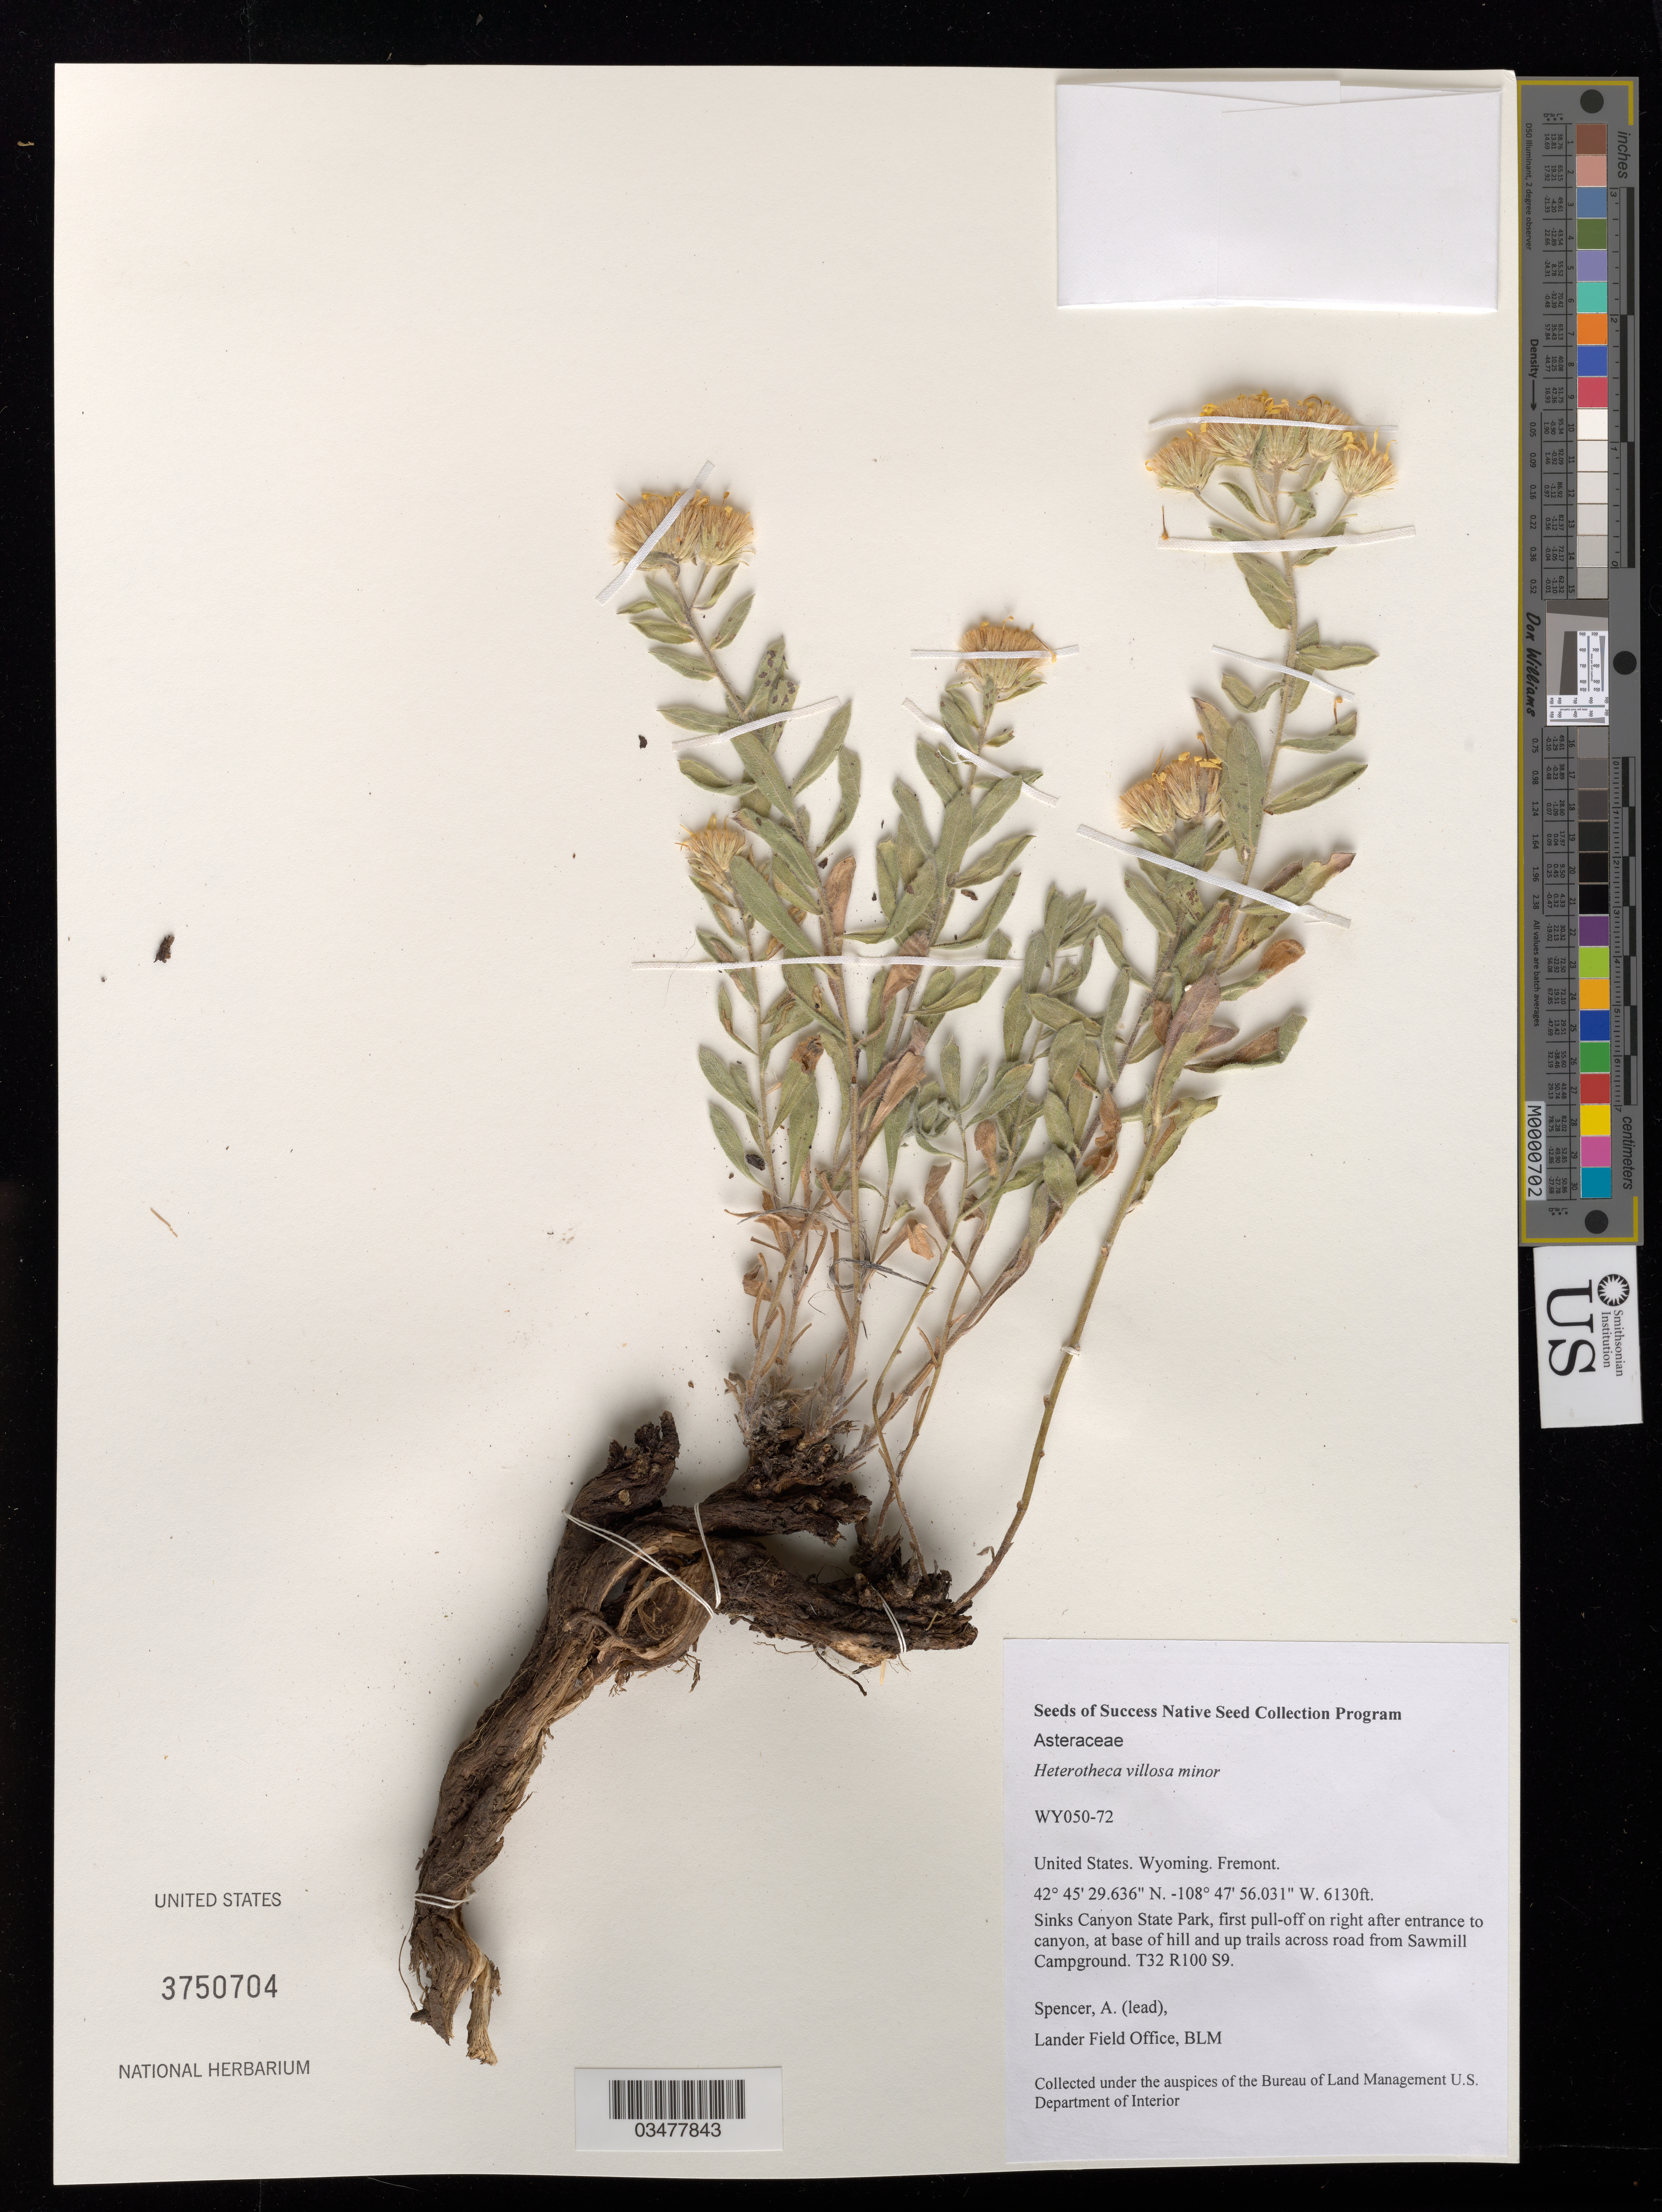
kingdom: Plantae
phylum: Tracheophyta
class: Magnoliopsida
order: Asterales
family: Asteraceae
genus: Heterotheca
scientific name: Heterotheca villosa var. minor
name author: (Hook.) Semple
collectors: A. Spencer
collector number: WY050-72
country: United States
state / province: Wyoming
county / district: Fremont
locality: Sinks Canyon State Park, across from Sawmill Campground. T32 R100 S9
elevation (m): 1868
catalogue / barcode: US 3750704